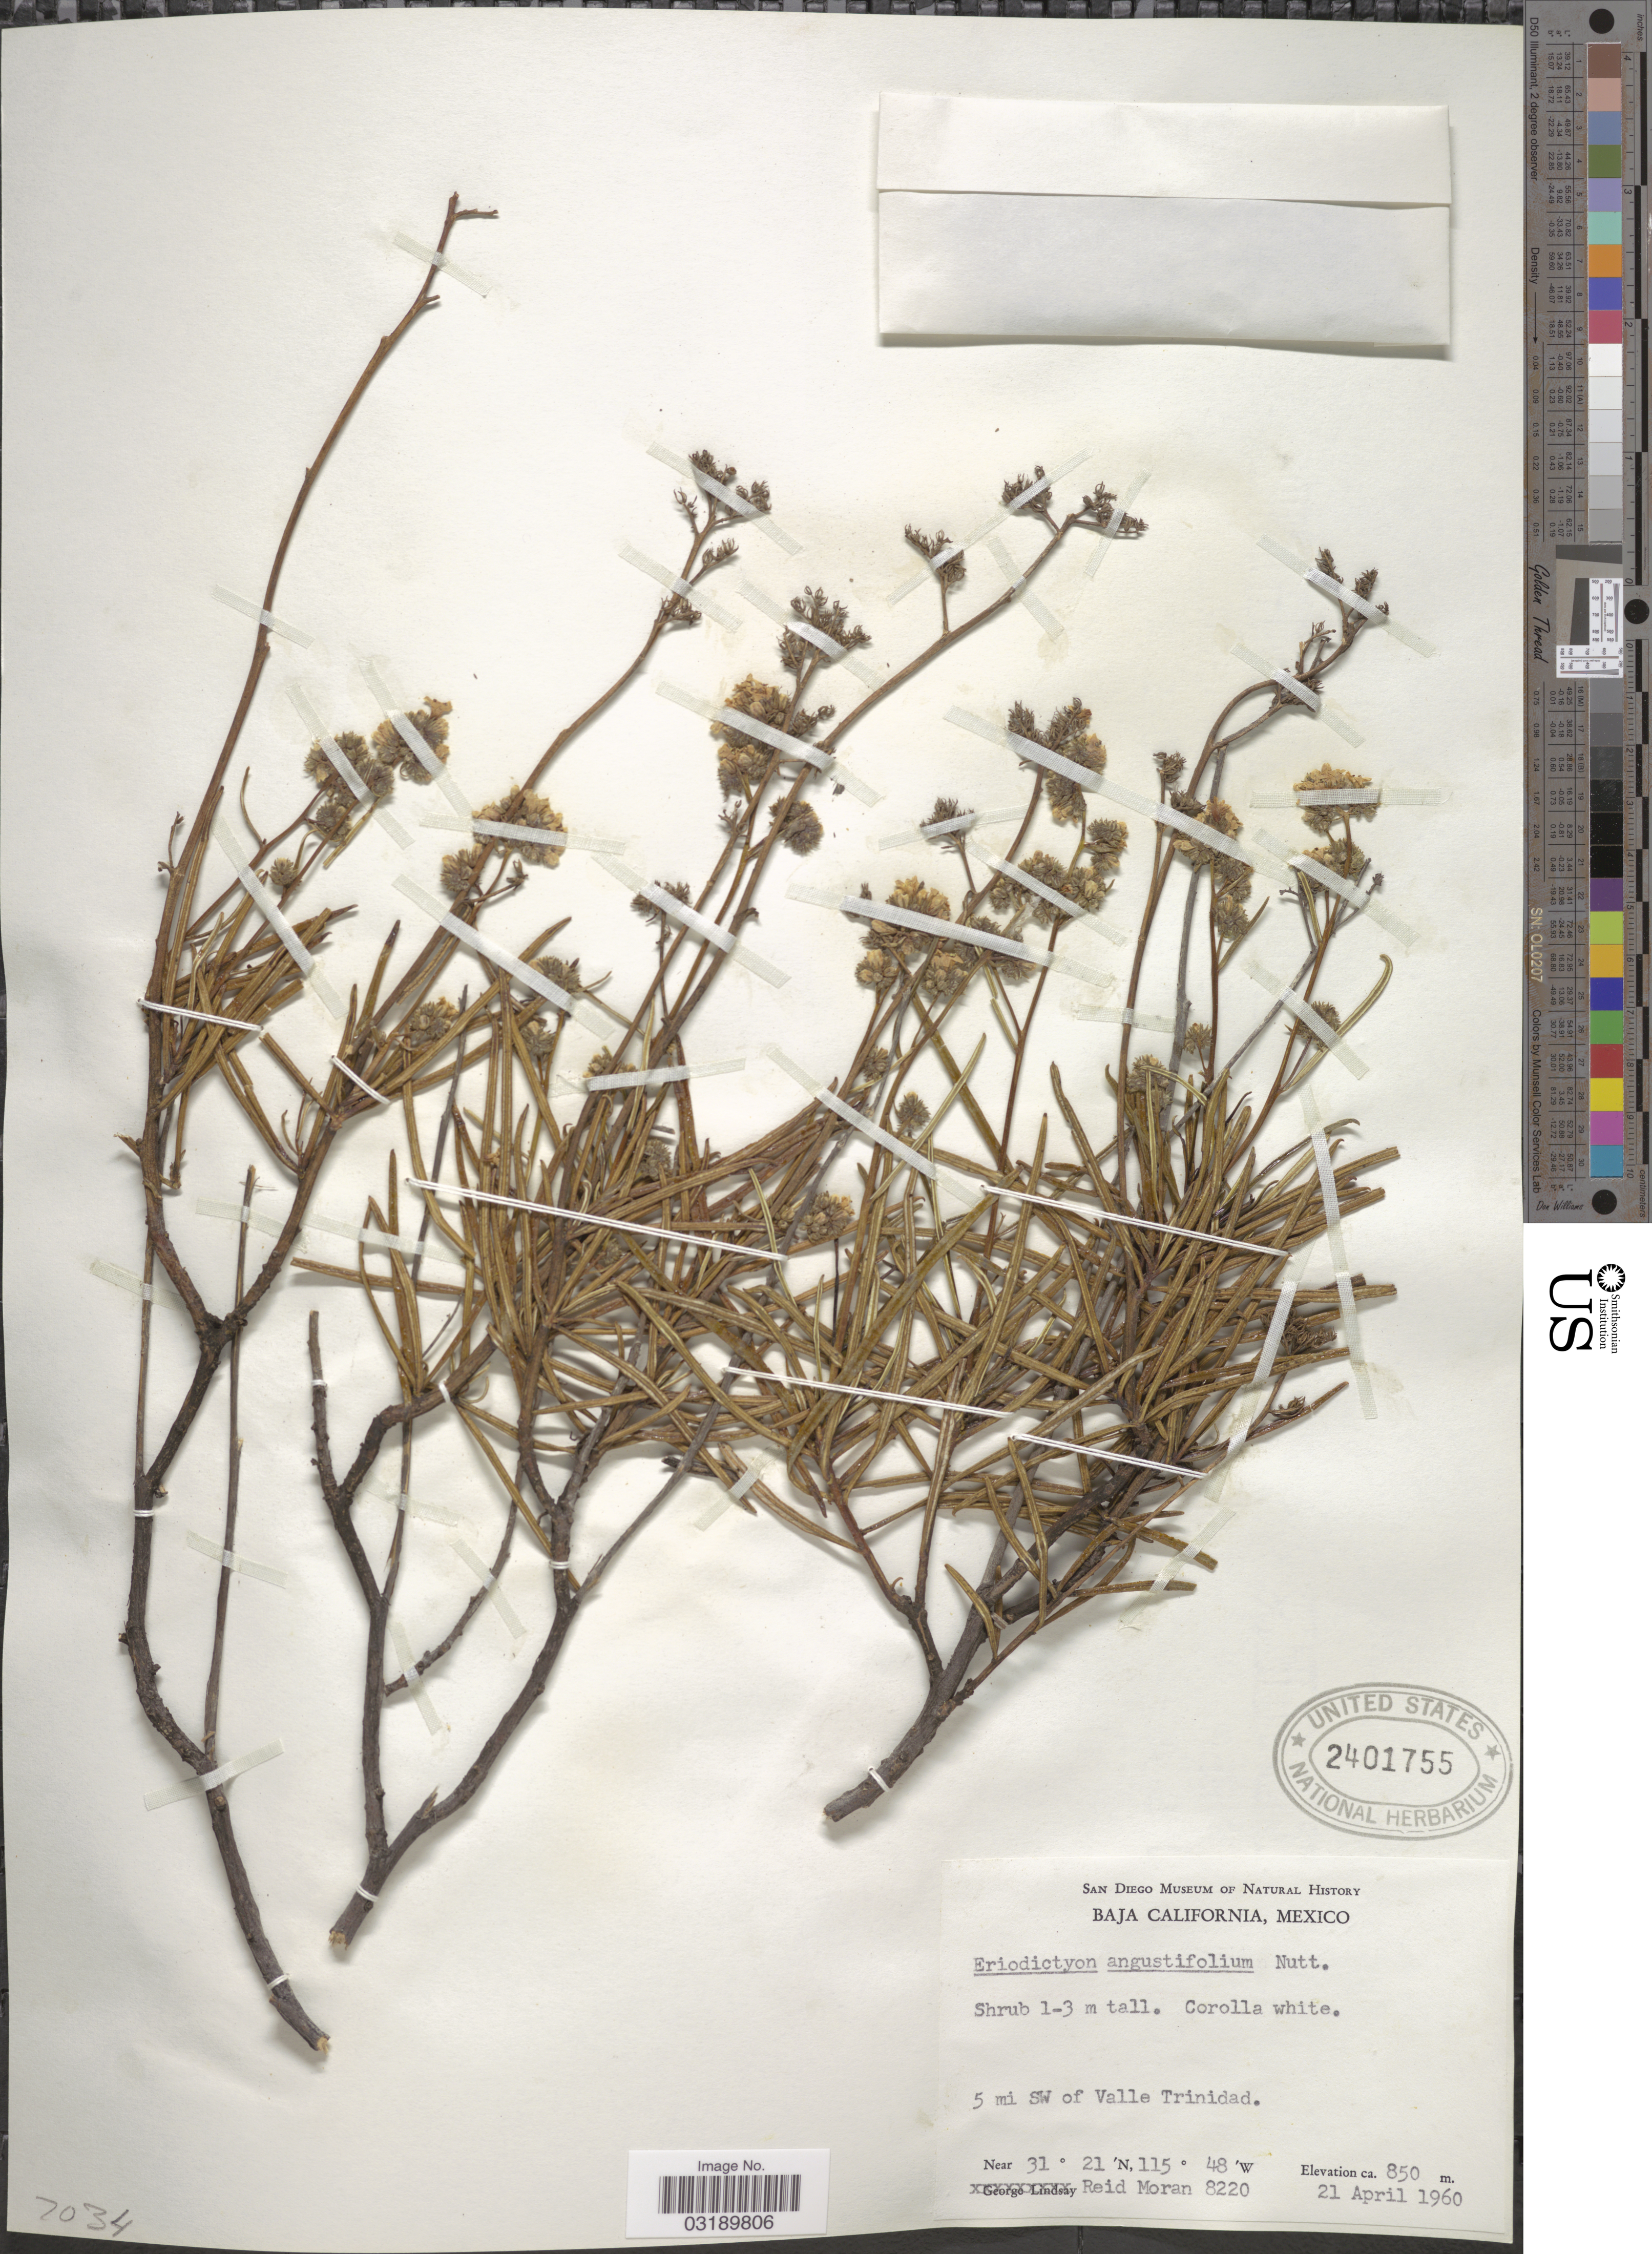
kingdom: Plantae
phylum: Tracheophyta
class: Magnoliopsida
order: Boraginales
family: Namaceae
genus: Eriodictyon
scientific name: Eriodictyon angustifolium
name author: Nutt.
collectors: R. Moran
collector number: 8220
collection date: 1960-04-21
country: Mexico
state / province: Baja California Norte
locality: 5 mi SW of Valle Trinidad.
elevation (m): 850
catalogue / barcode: US 2401755